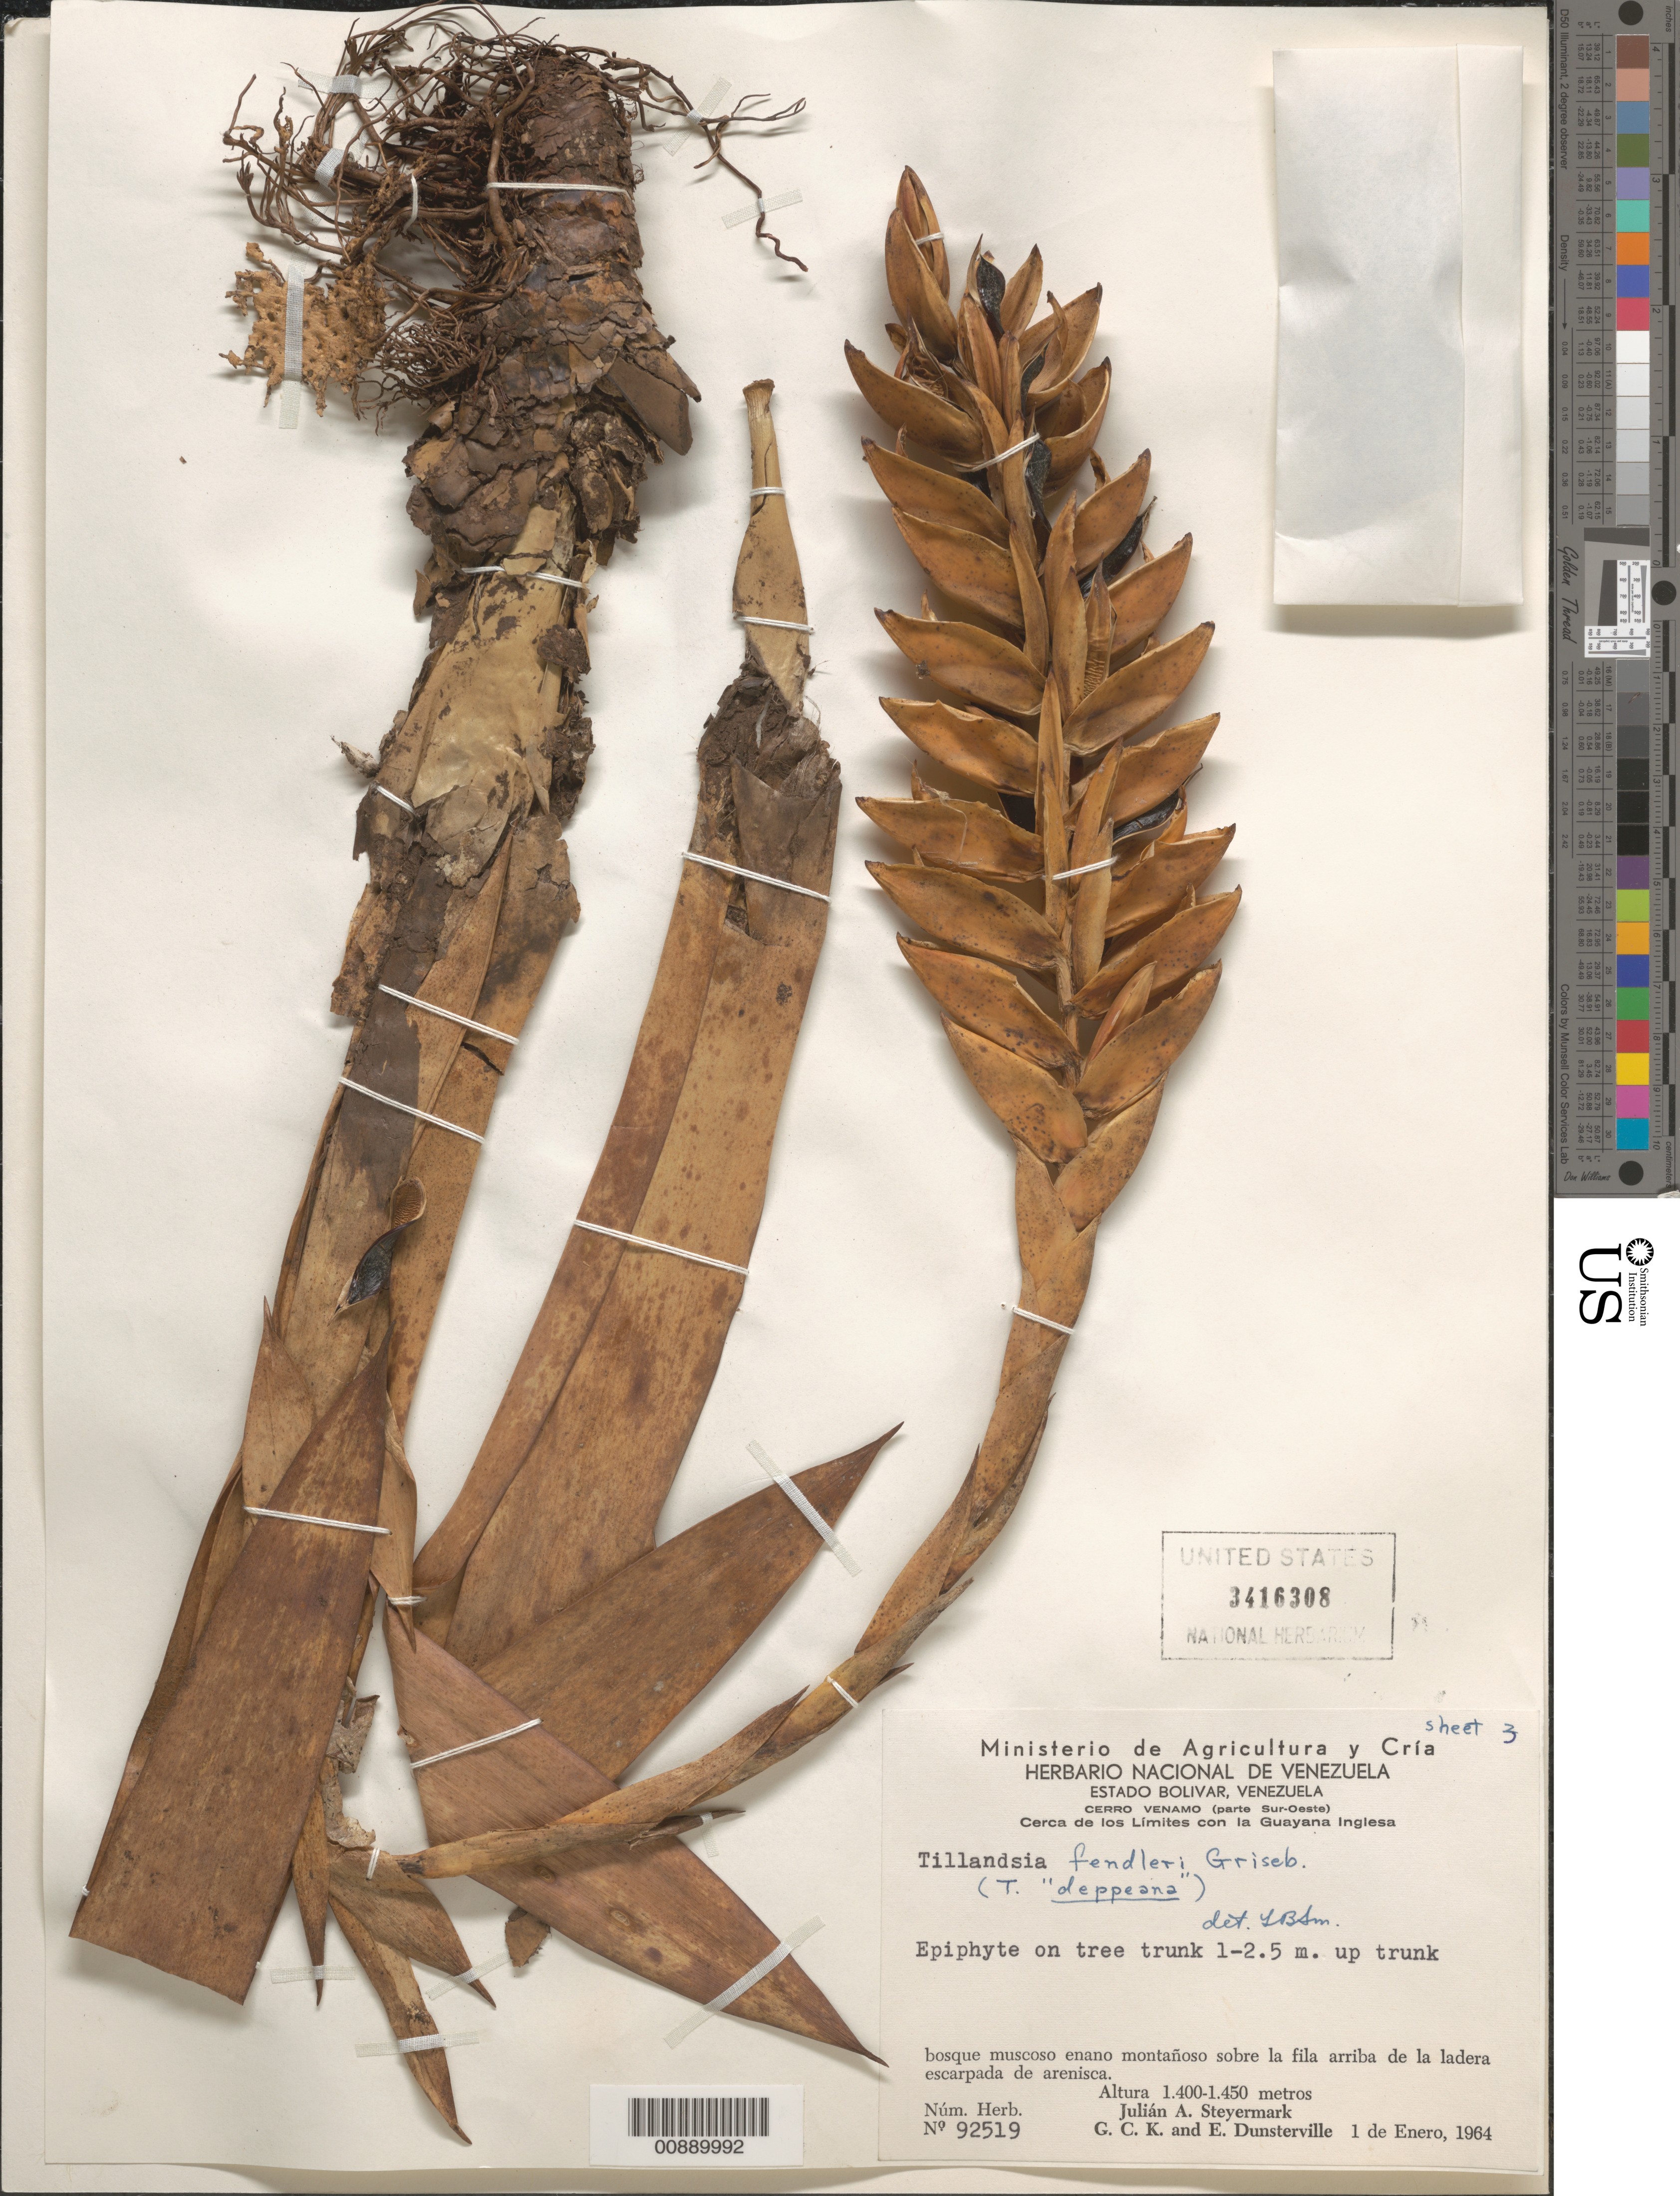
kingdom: Plantae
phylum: Tracheophyta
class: Liliopsida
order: Poales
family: Bromeliaceae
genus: Tillandsia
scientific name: Tillandsia fendleri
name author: Griseb.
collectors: J. Steyermark, G. C. K. Dunsterville & E. Dunsterville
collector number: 92519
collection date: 1964-01-01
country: Venezuela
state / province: Bolivar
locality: Cerro Venamo (parte Sur-Oeste). Cerca de los Límites con la Guayana Inglesa.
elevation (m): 1400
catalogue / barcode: US 3416308